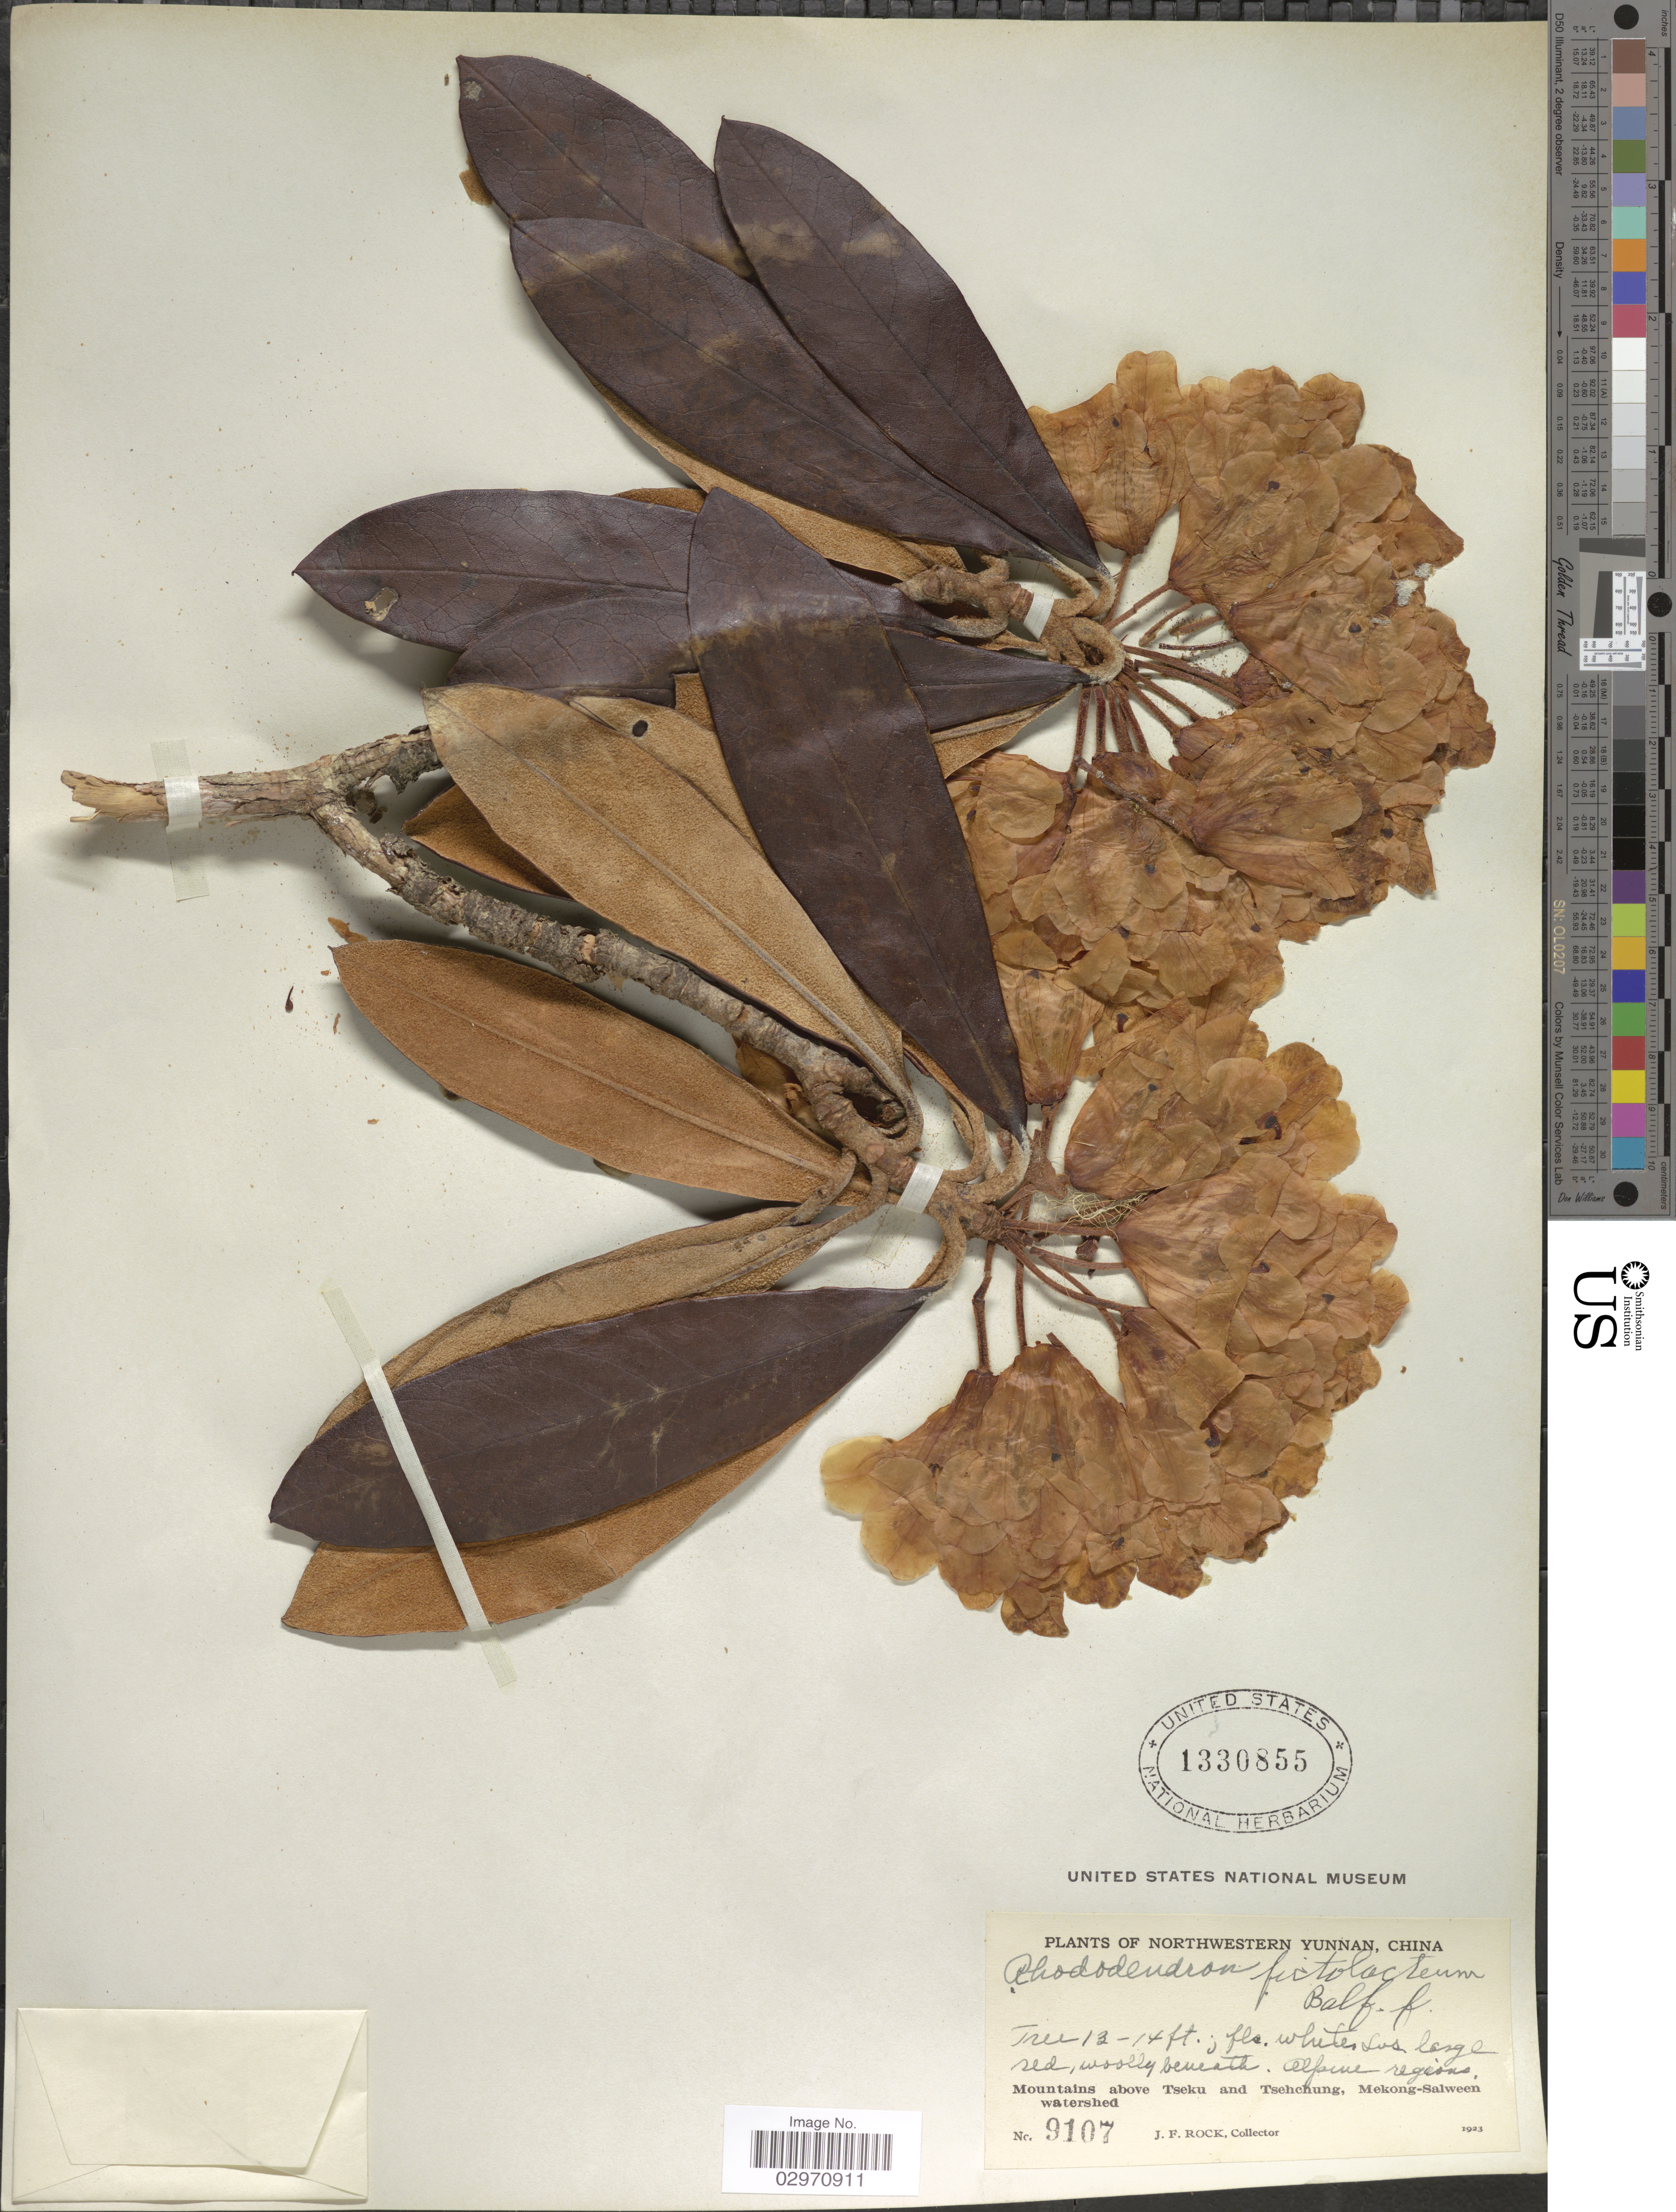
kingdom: Plantae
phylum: Tracheophyta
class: Magnoliopsida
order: Ericales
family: Ericaceae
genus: Rhododendron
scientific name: Rhododendron fictolacteum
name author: Balf. f.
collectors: J. Rock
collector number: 9107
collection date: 1923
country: China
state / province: Yunnan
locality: Northwestern Yunnan. Mountains above Tseku and Tsehchung, Mekong-Salween watershed. Alpine regions.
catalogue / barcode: US 1330855